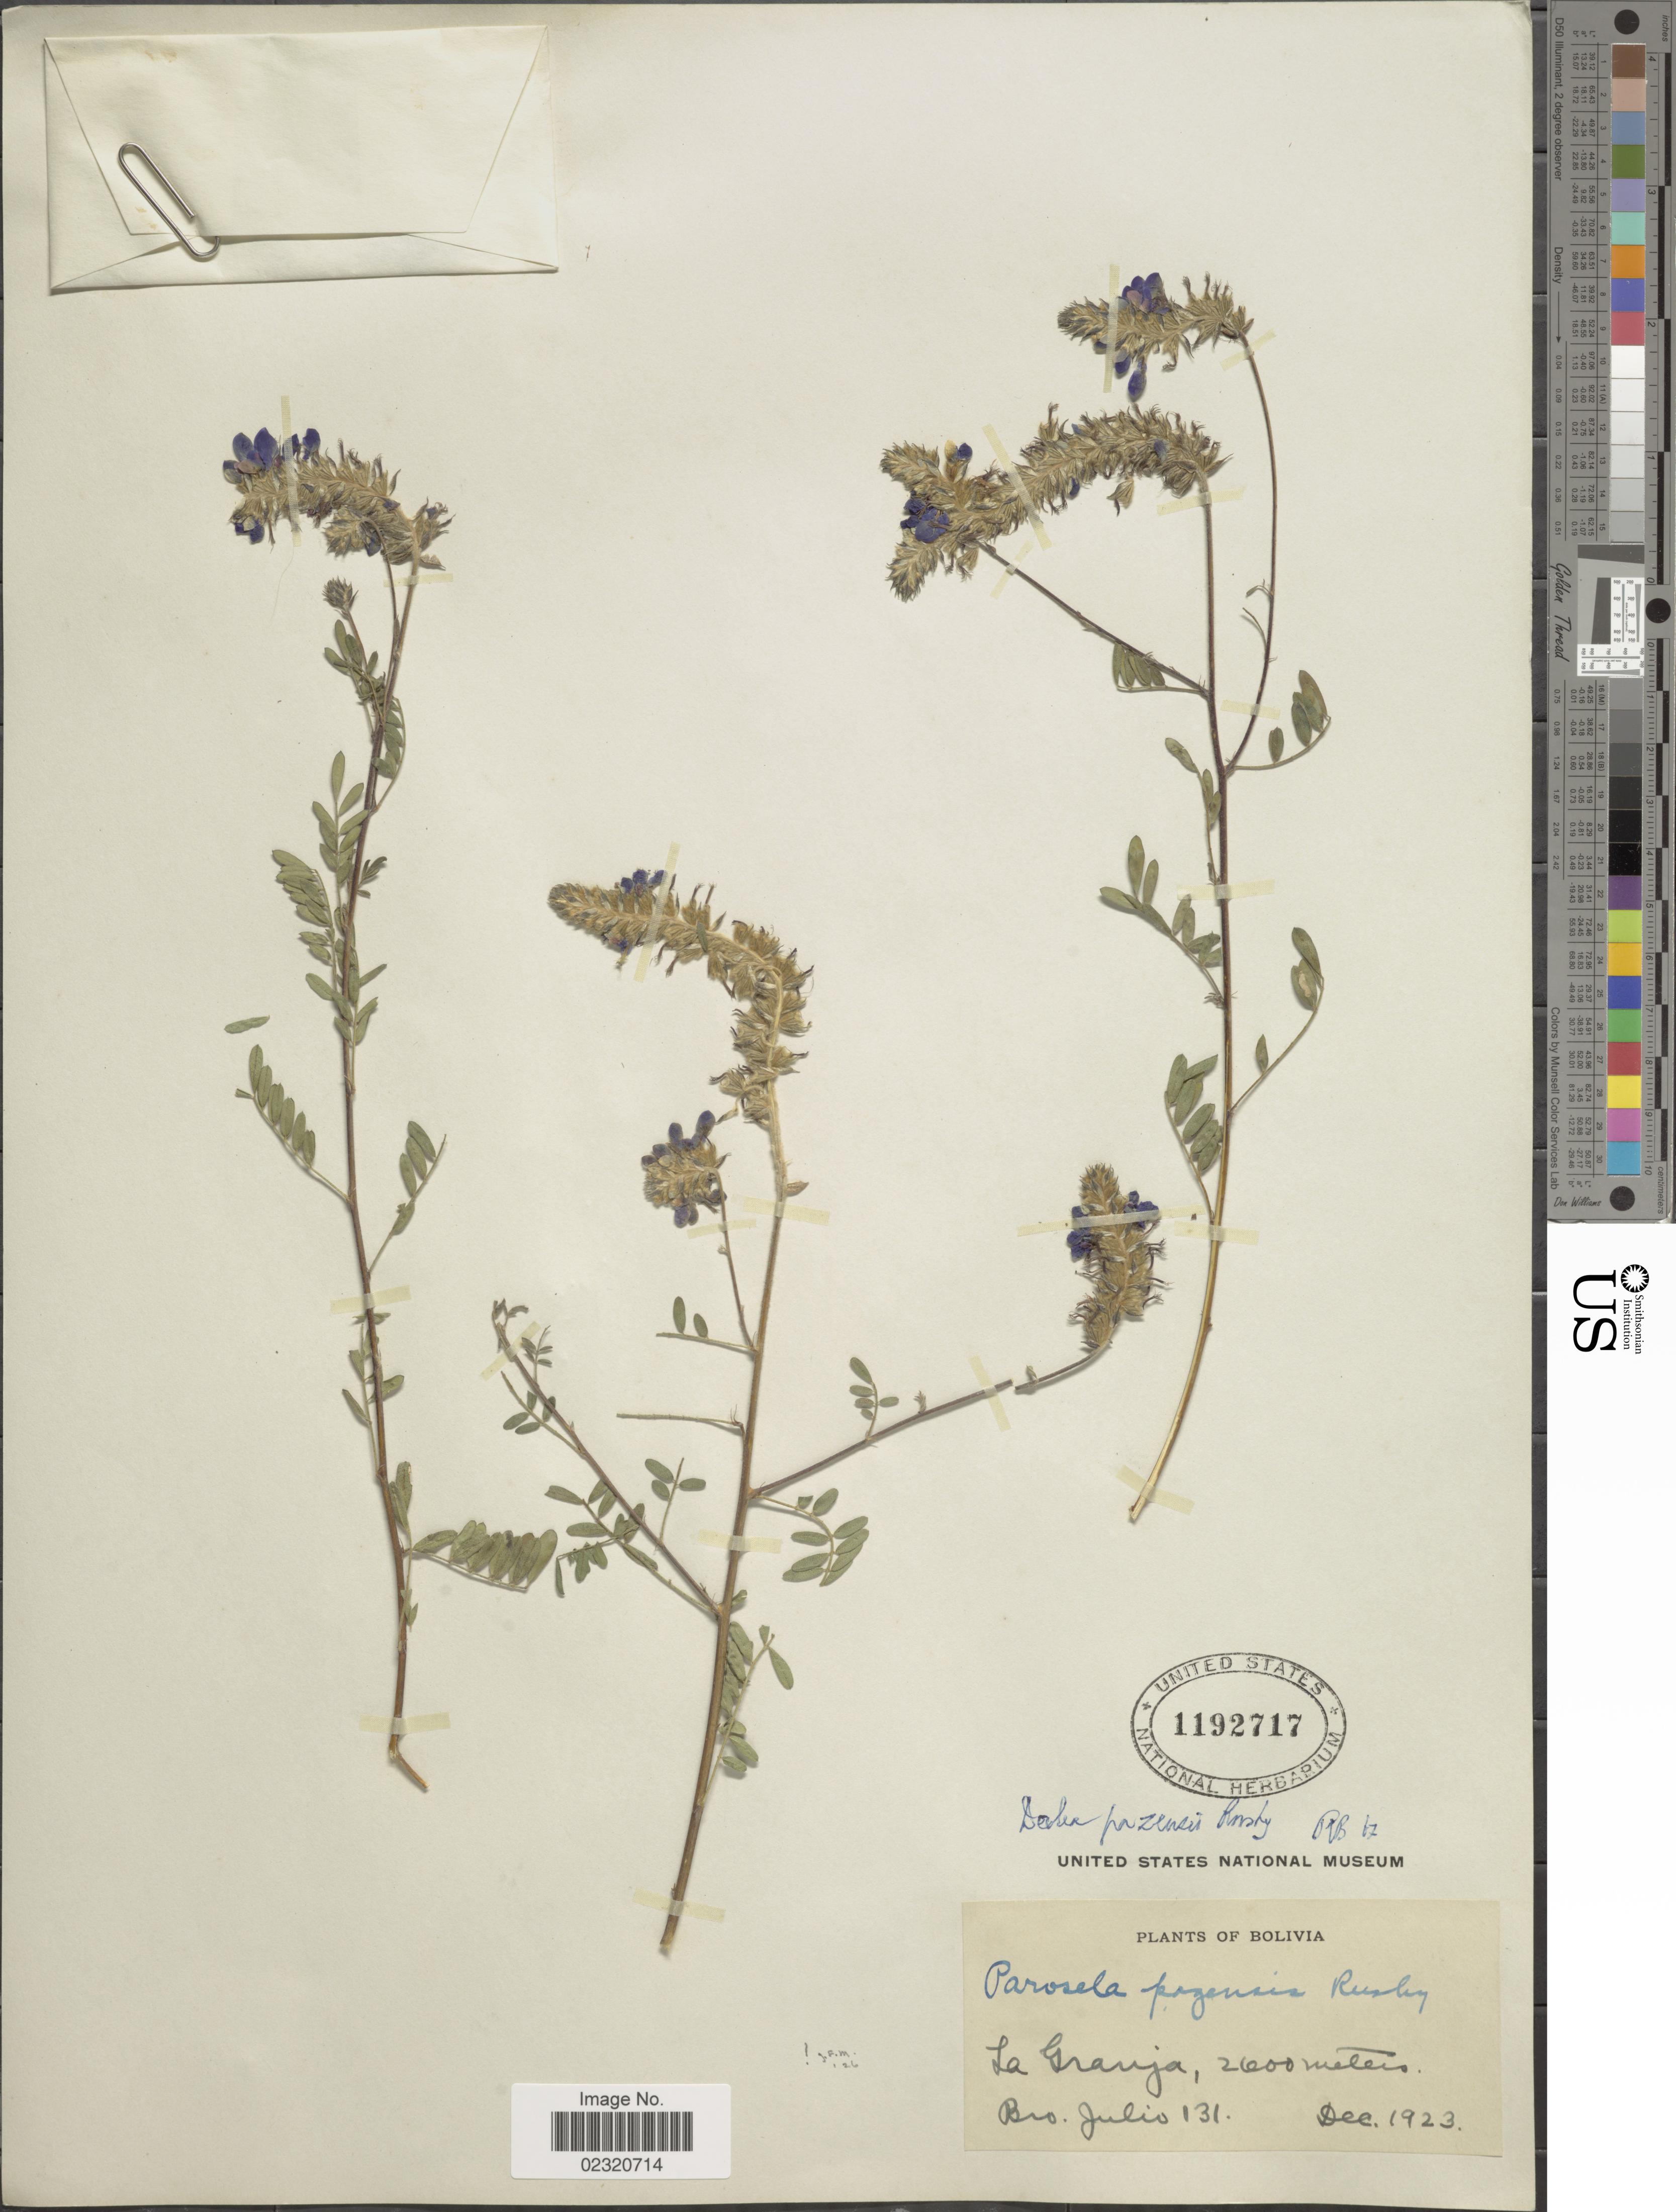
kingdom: Plantae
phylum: Tracheophyta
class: Magnoliopsida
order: Fabales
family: Fabaceae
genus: Dalea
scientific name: Dalea pazensis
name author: Rusby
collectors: Bro. Julio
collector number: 131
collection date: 1923-12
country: Bolivia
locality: La Granja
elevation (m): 2000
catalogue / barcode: US 1192717